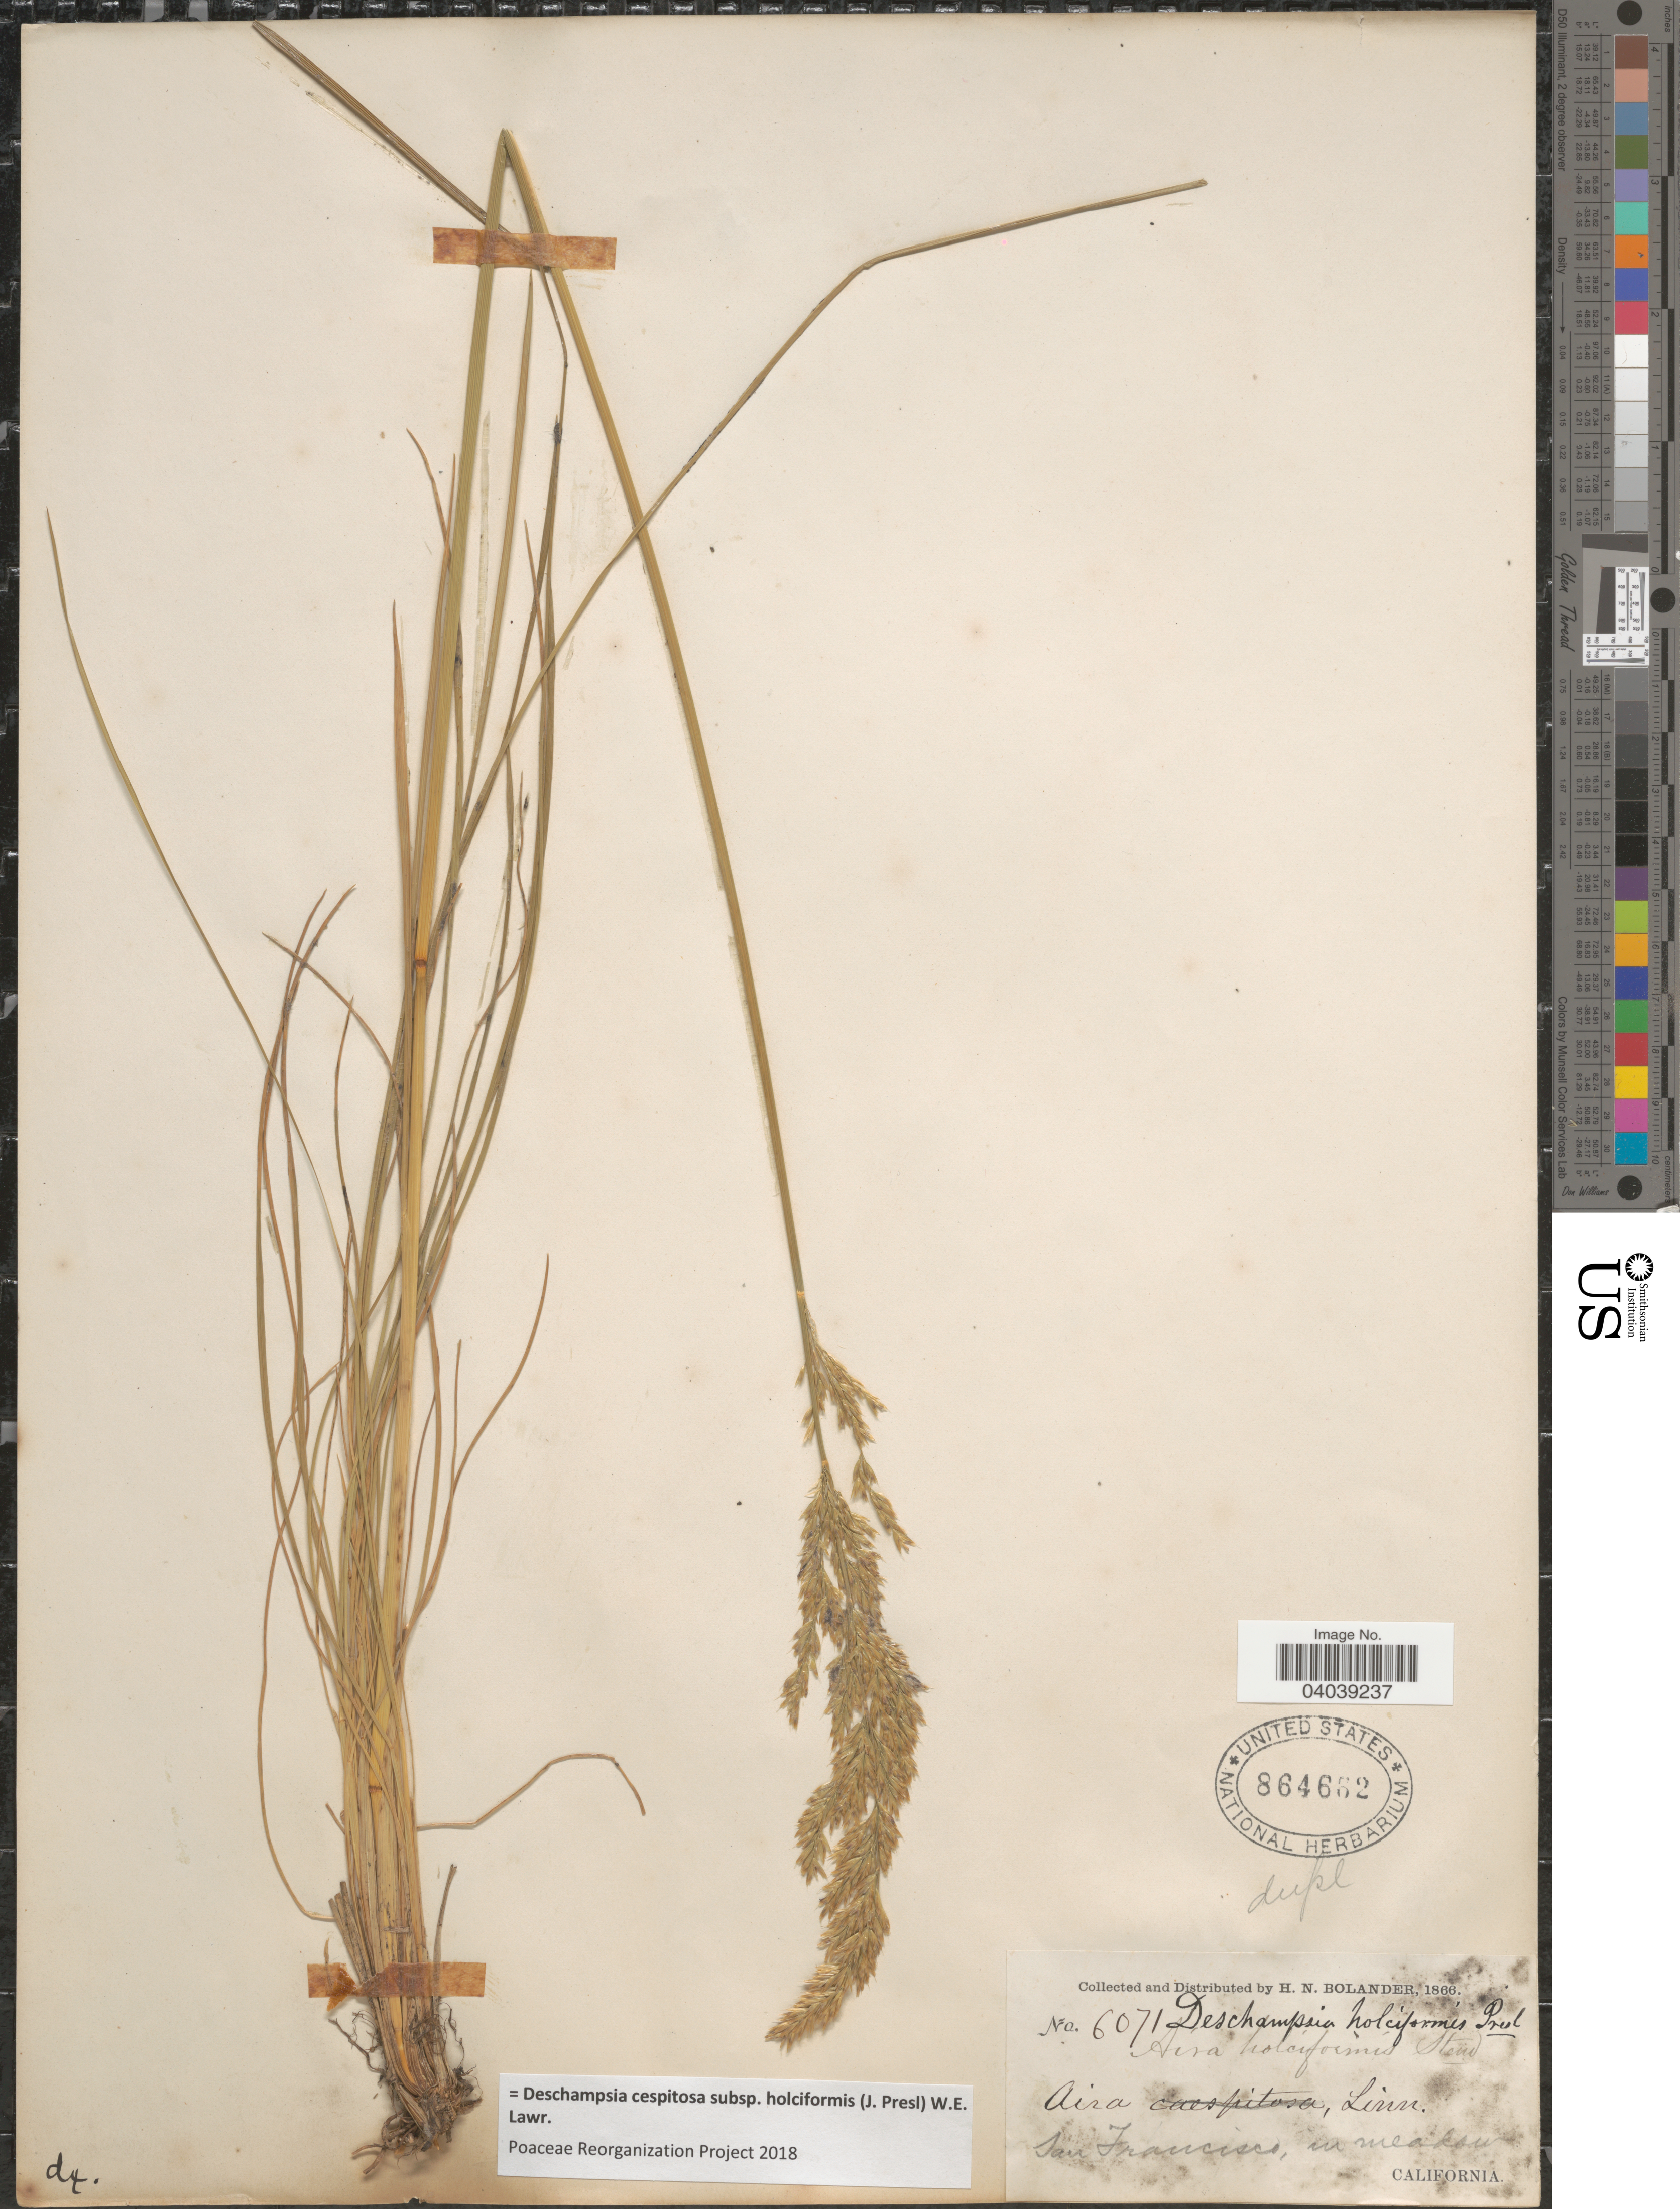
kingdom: Plantae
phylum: Tracheophyta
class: Liliopsida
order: Poales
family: Poaceae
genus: Deschampsia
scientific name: Deschampsia cespitosa subsp. holciformis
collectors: H. Bolander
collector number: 6071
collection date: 1866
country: United States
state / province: California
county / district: San Francisco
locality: San Francisco.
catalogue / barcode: US 864662